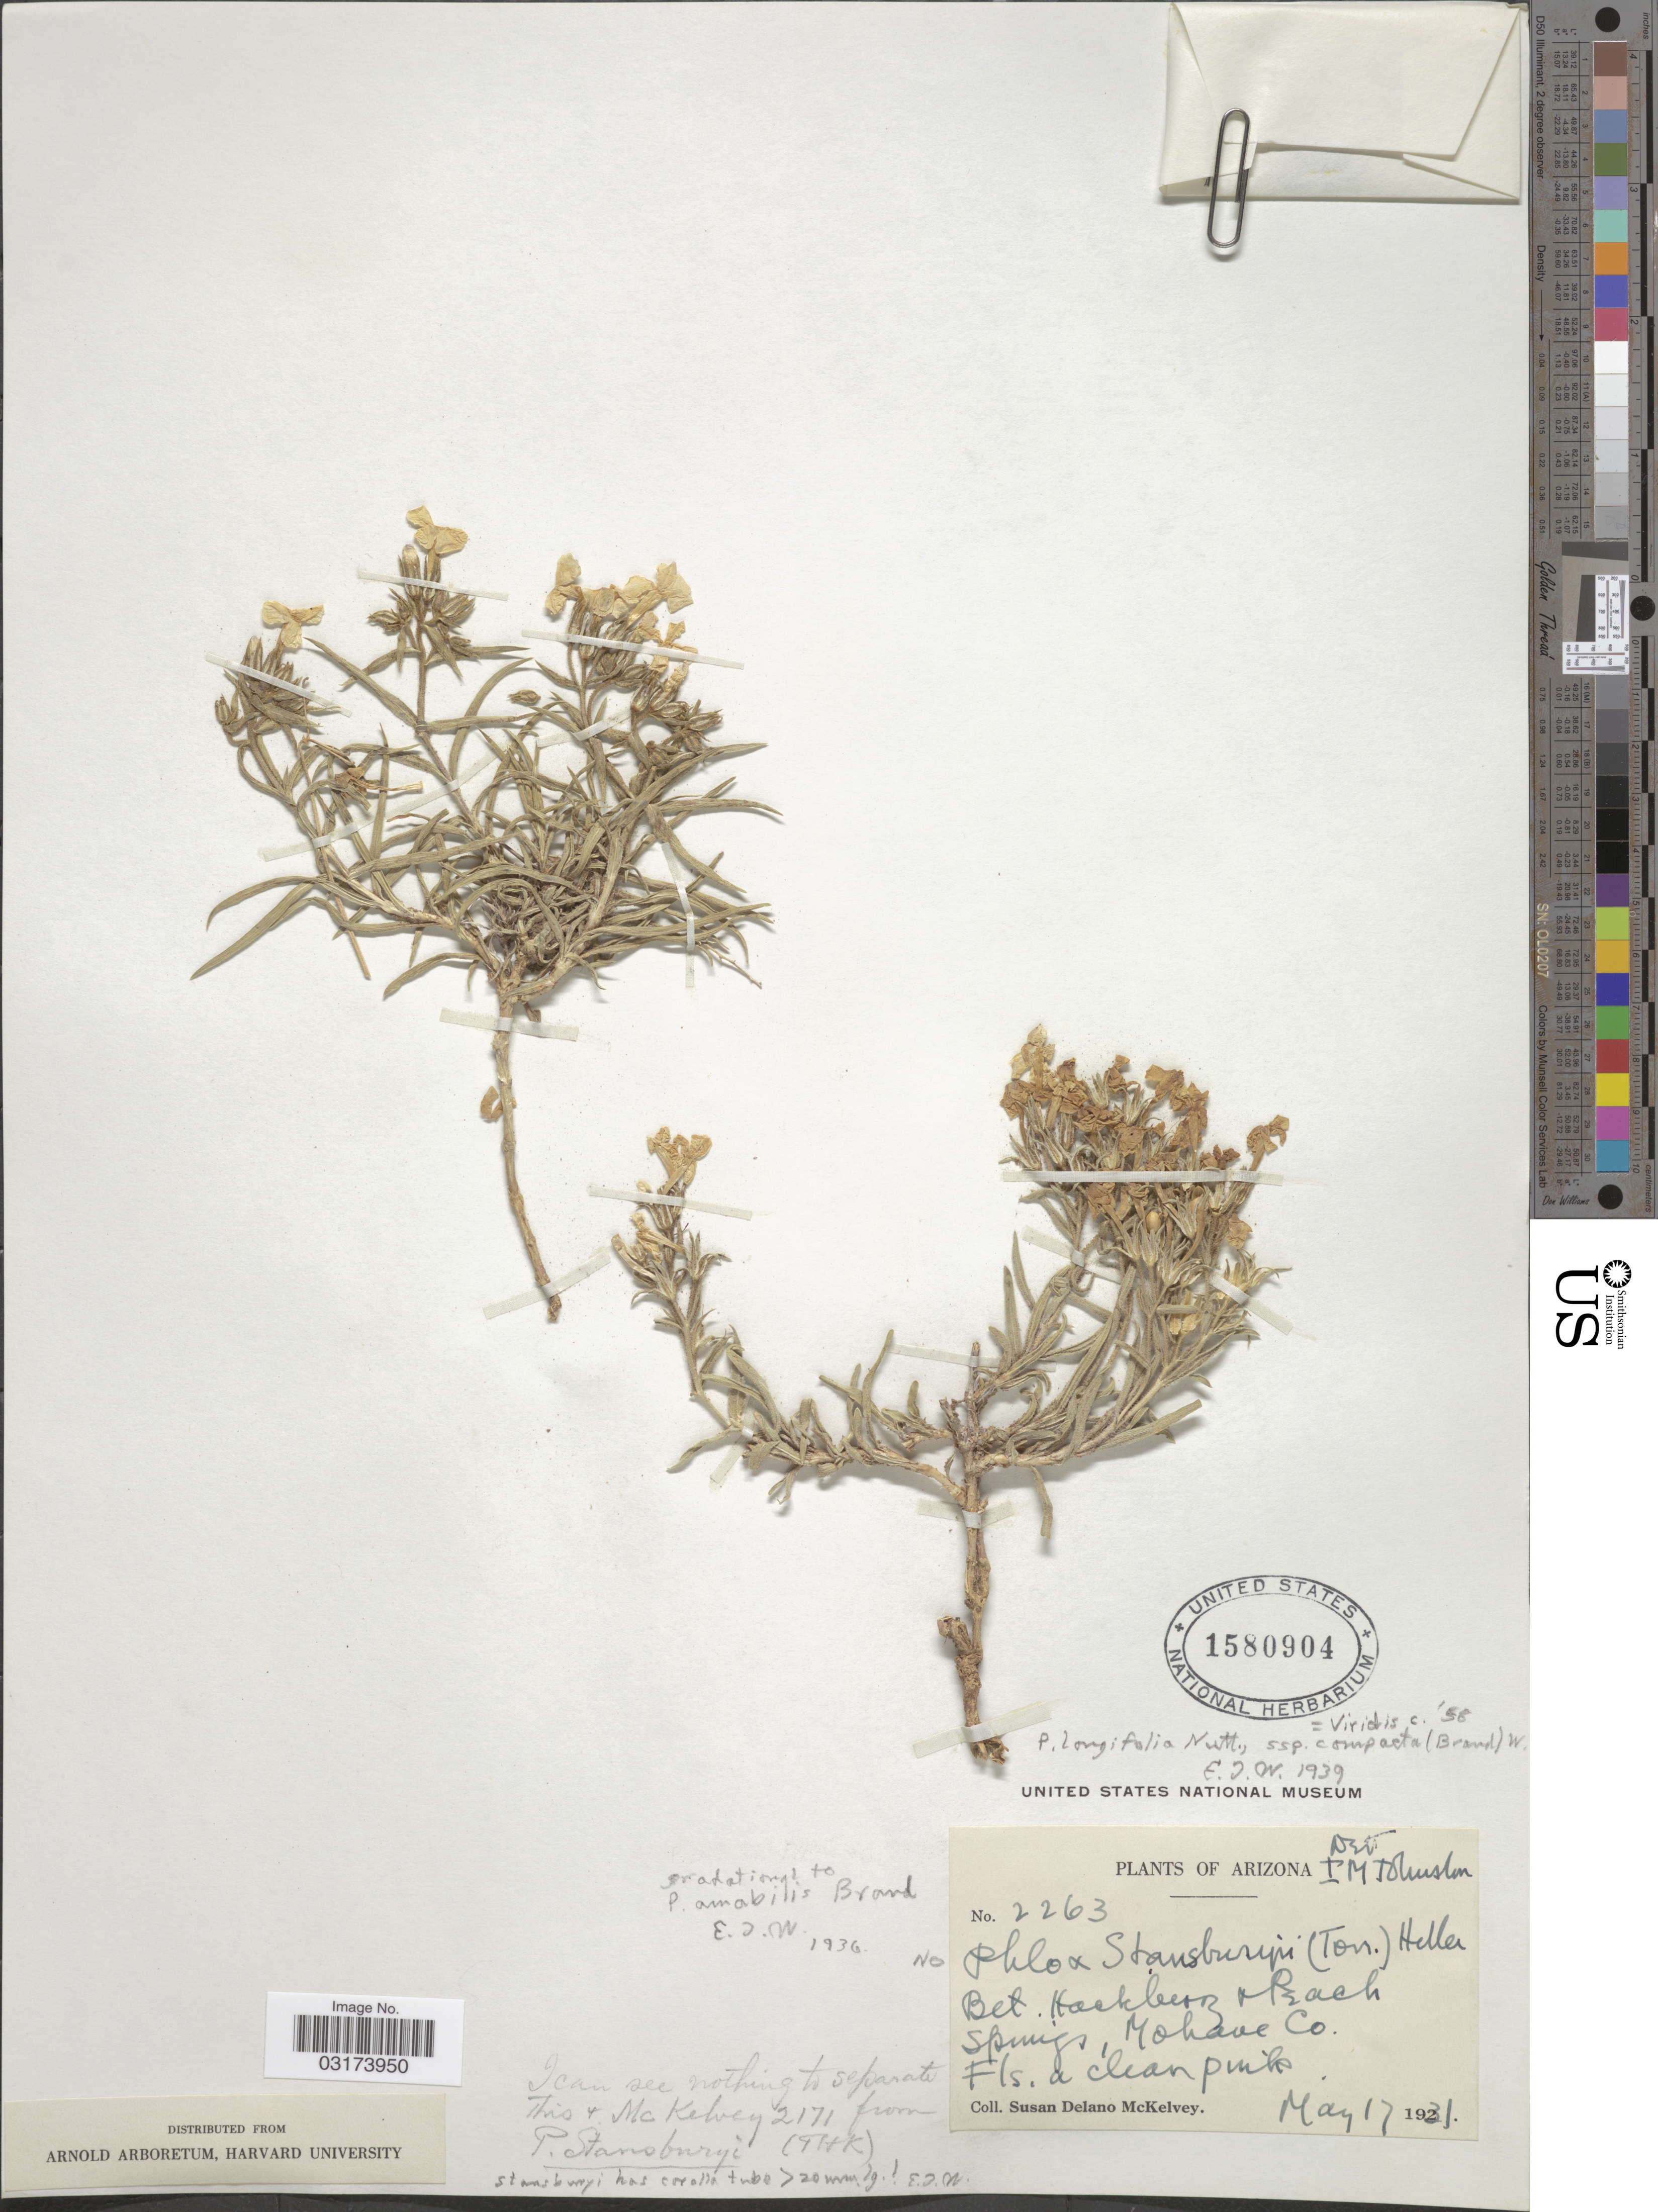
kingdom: Plantae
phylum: Tracheophyta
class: Magnoliopsida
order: Ericales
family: Polemoniaceae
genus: Phlox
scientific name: Phlox longifolia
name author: Nutt.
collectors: S. A. McKelvey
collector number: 2263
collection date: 1931-05-17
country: United States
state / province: Arizona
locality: Bet. Hackberry & Peach Springs, Mohave Co.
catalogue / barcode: US 1580904